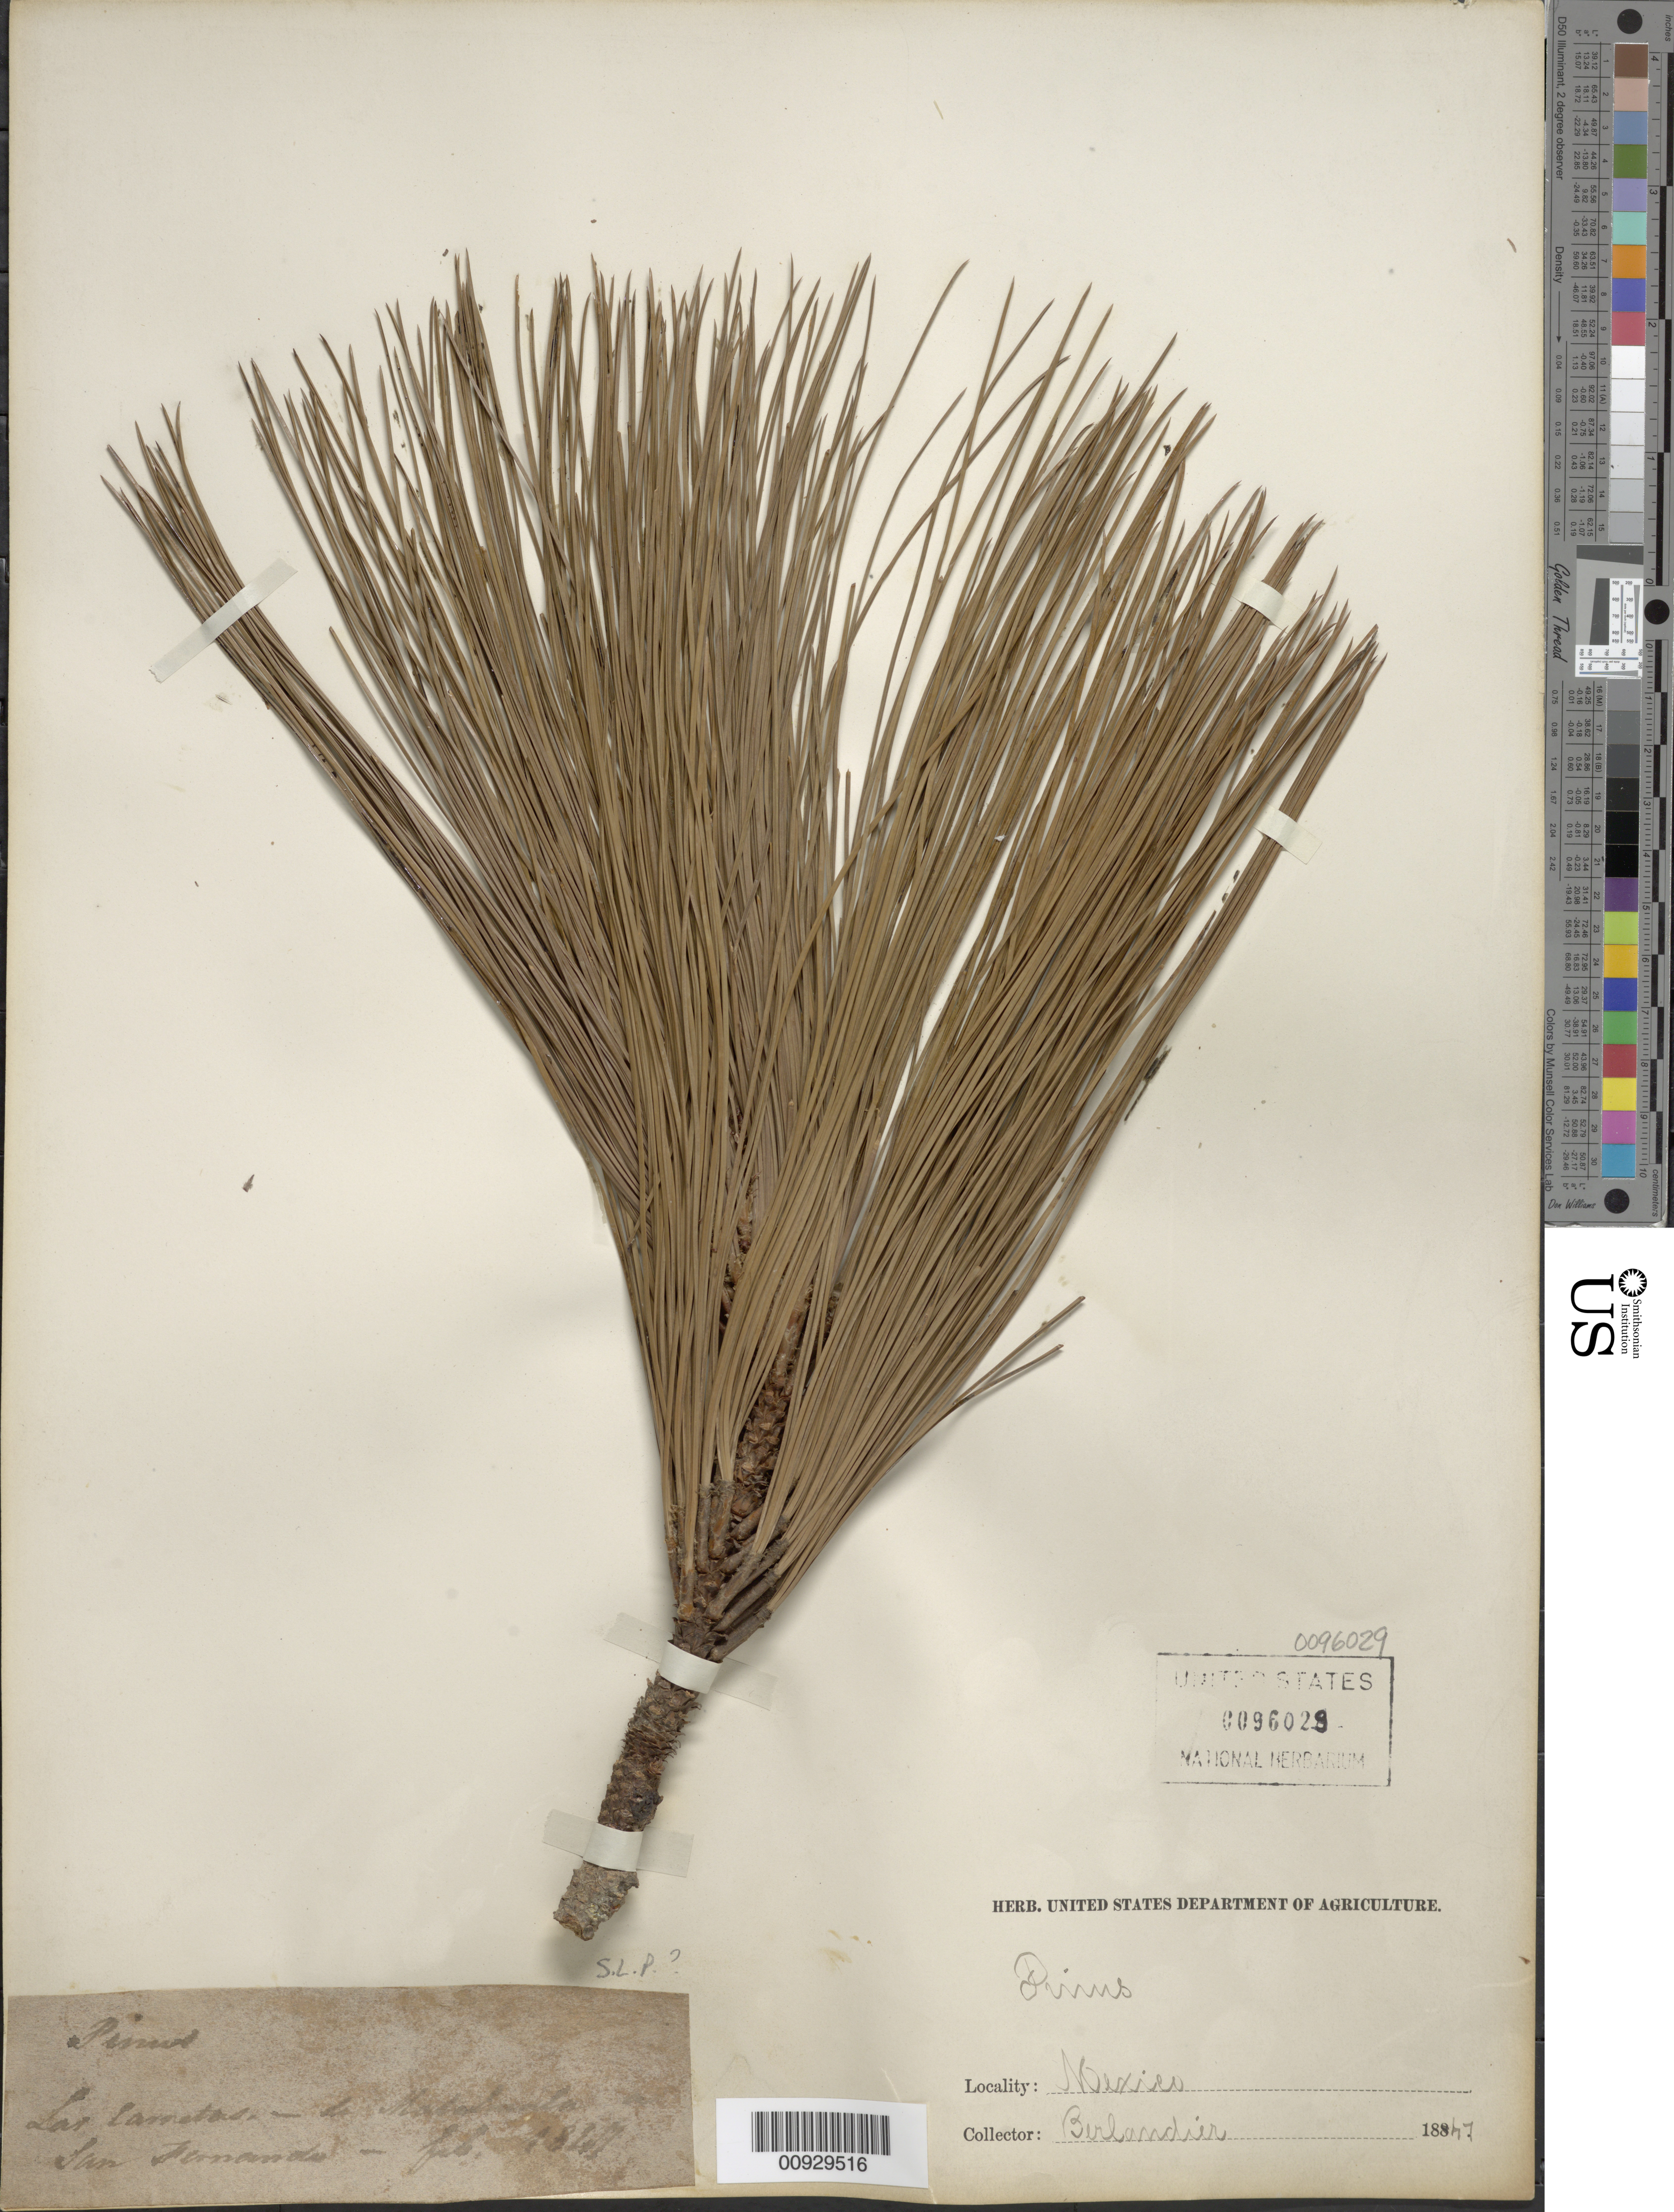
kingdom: Plantae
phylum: Tracheophyta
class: Pinopsida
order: Pinales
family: Pinaceae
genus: Pinus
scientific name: Pinus sp.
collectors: J. L. Berlandier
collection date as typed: Feb 1847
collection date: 1847-02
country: Mexico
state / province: San Luis Potosí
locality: Las Carretas - Matehuala - San Fernando.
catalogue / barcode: US 96029